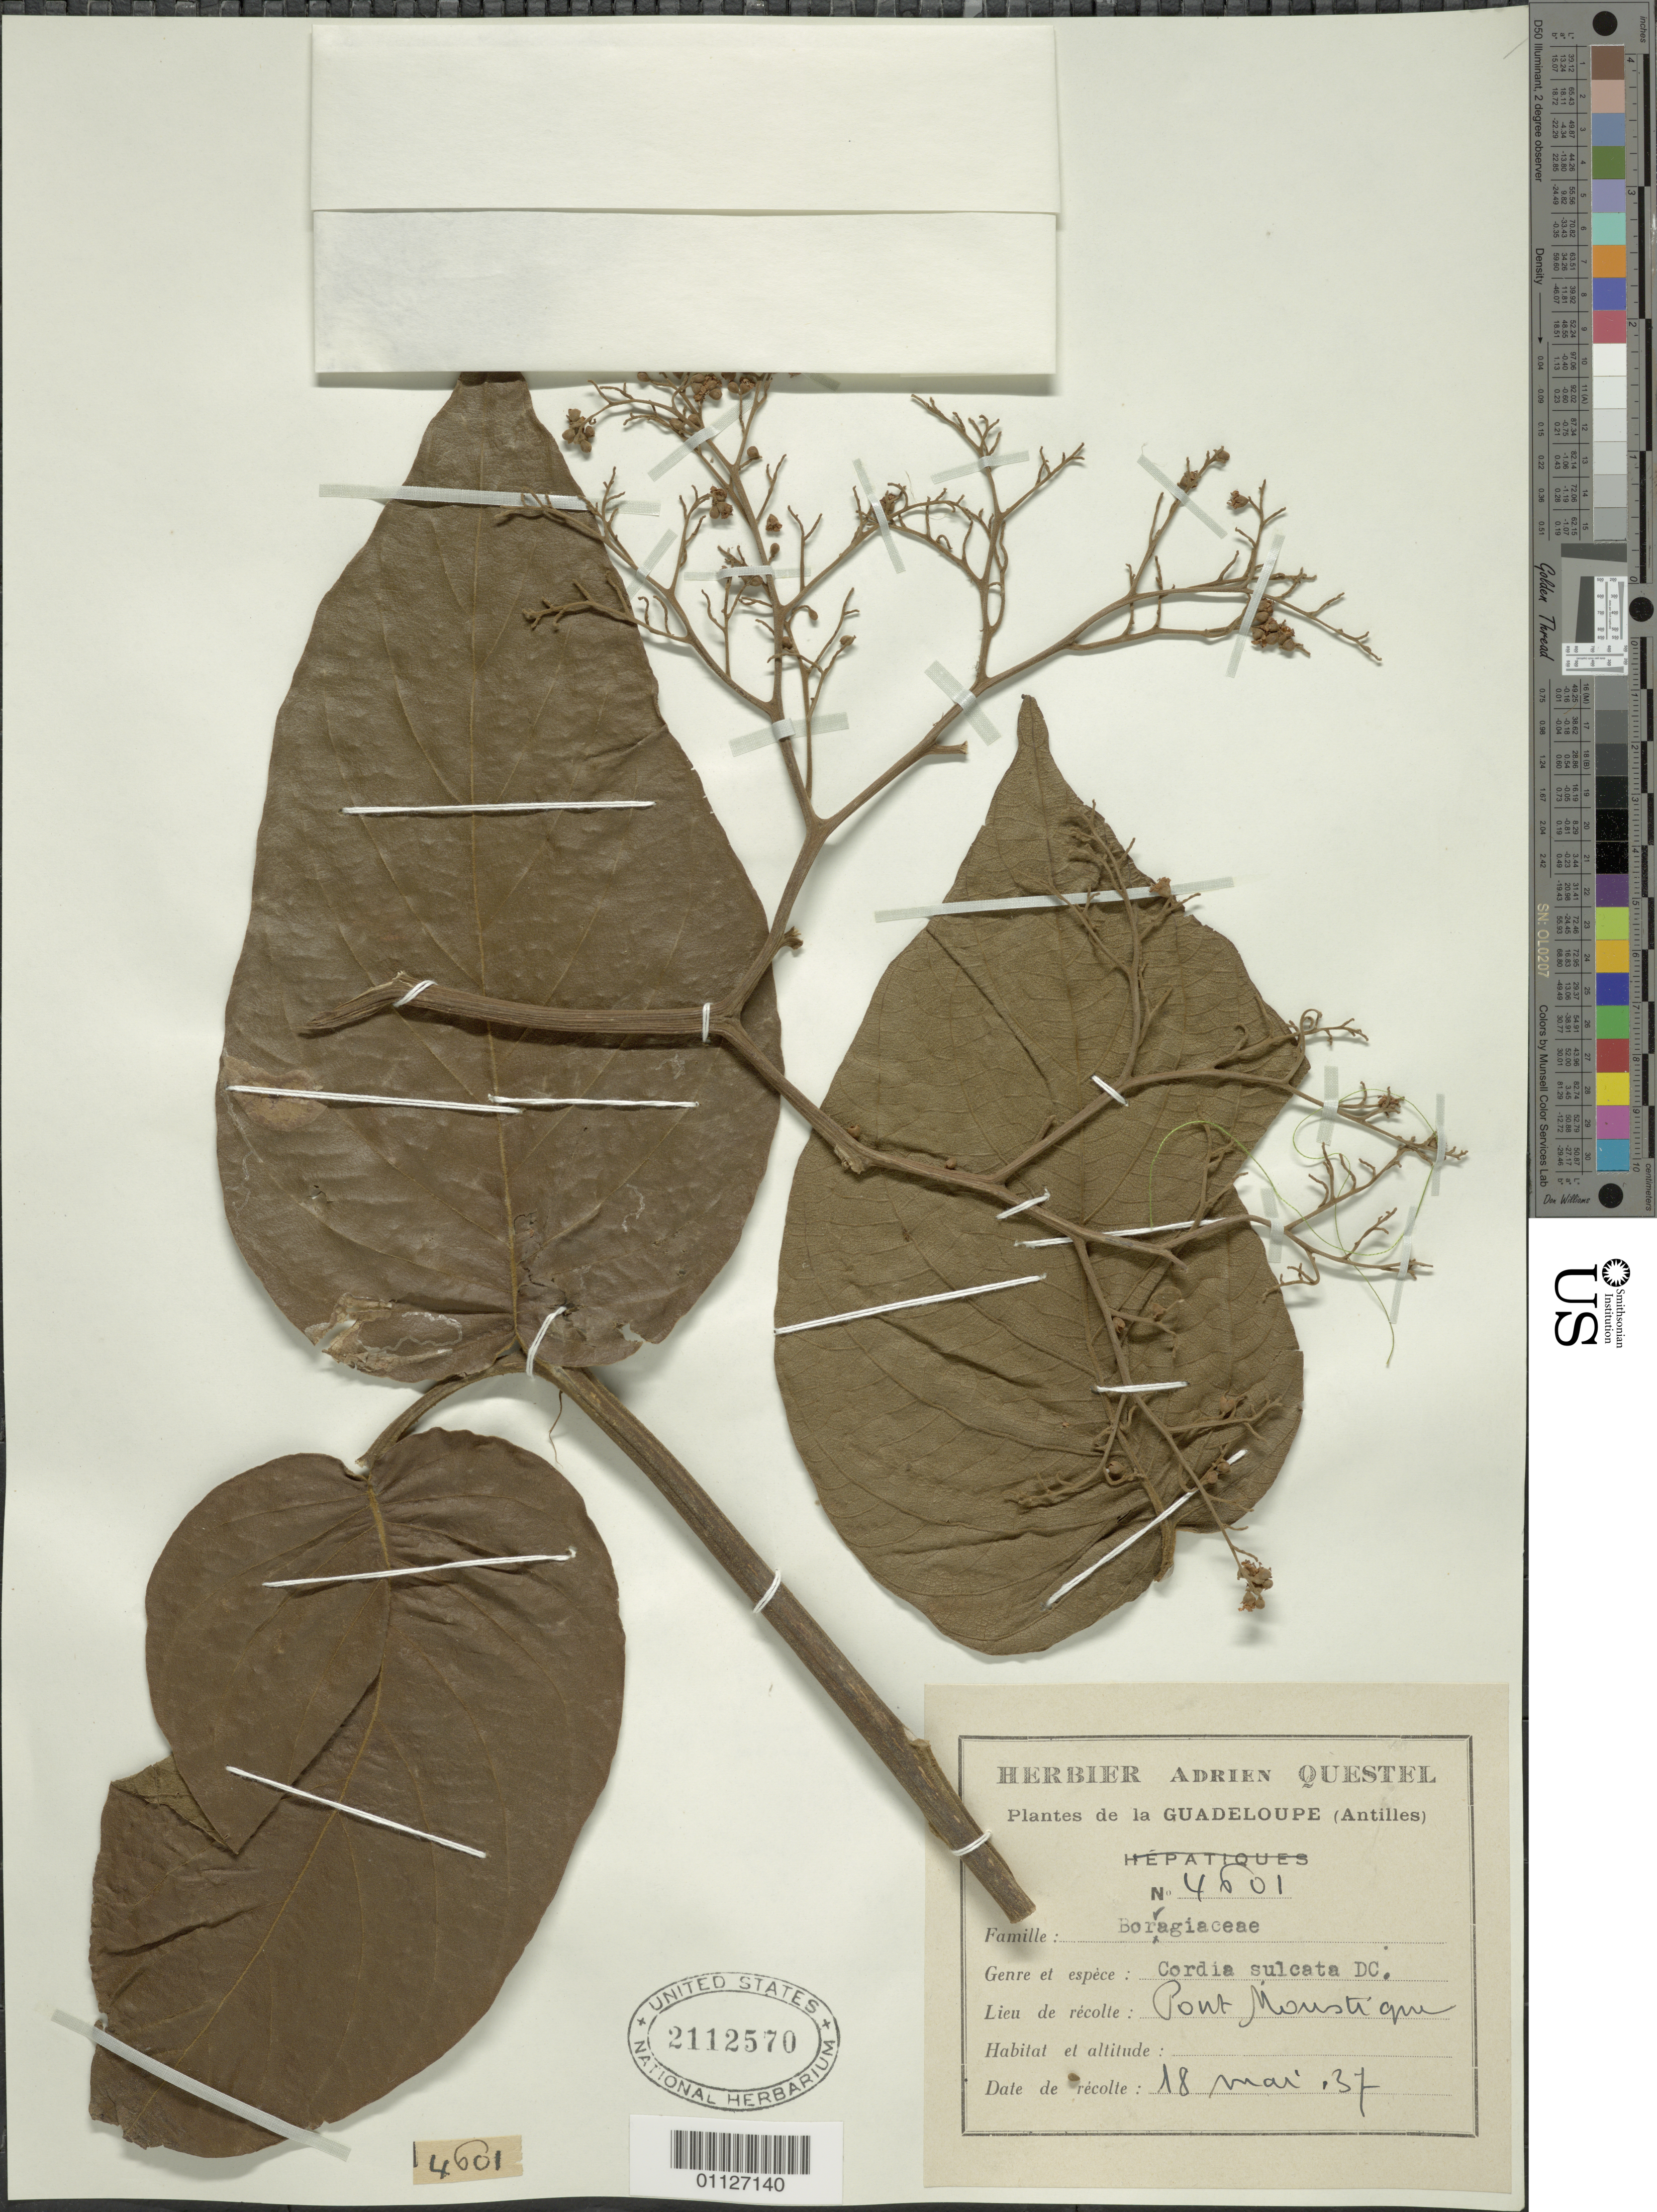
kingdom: Plantae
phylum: Tracheophyta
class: Magnoliopsida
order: Boraginales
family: Cordiaceae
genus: Cordia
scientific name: Cordia sulcata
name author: DC.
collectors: A. Questel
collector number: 4601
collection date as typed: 18 May 1937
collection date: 1937-05-18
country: Guadeloupe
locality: Pont Moustique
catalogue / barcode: US 2112570